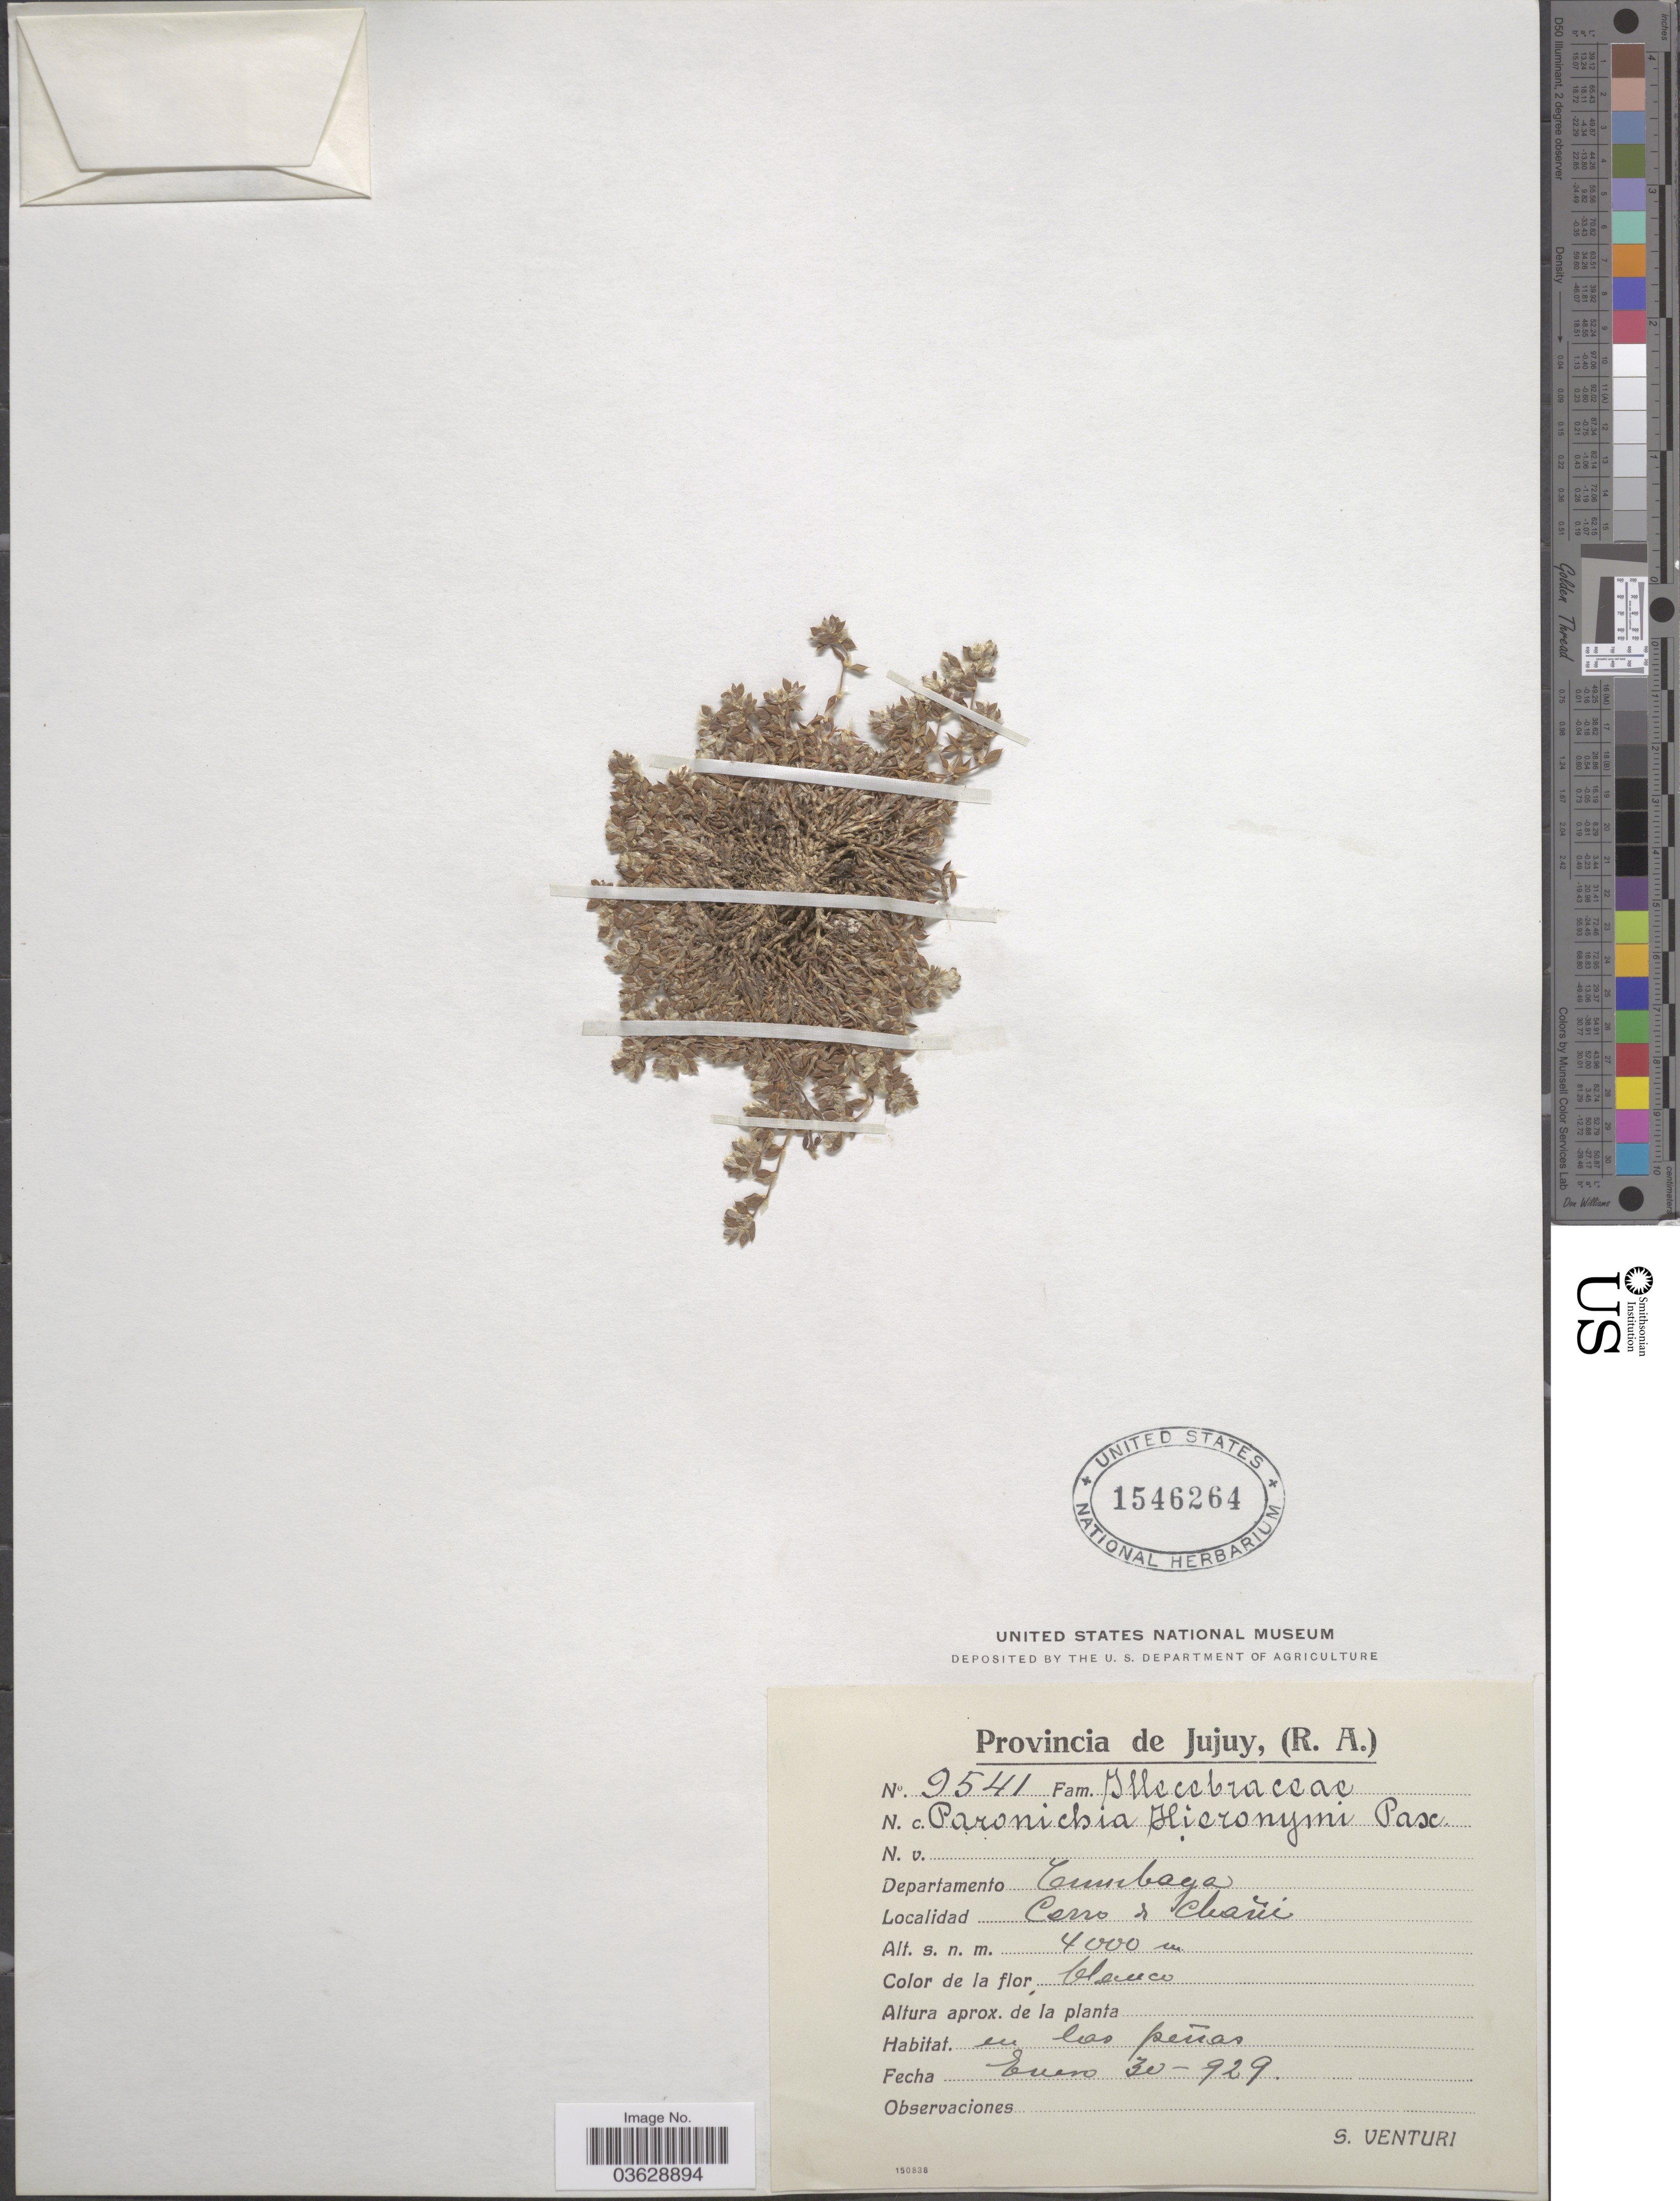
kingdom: Plantae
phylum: Tracheophyta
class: Magnoliopsida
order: Caryophyllales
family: Caryophyllaceae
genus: Paronychia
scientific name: Paronychia hieronymi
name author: Pax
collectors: S. Venturi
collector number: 9541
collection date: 1929-01-30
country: Argentina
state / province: Jujuy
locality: Departamento Tumbaga. Cerro de Chañi.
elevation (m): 4000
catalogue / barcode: US 1546264